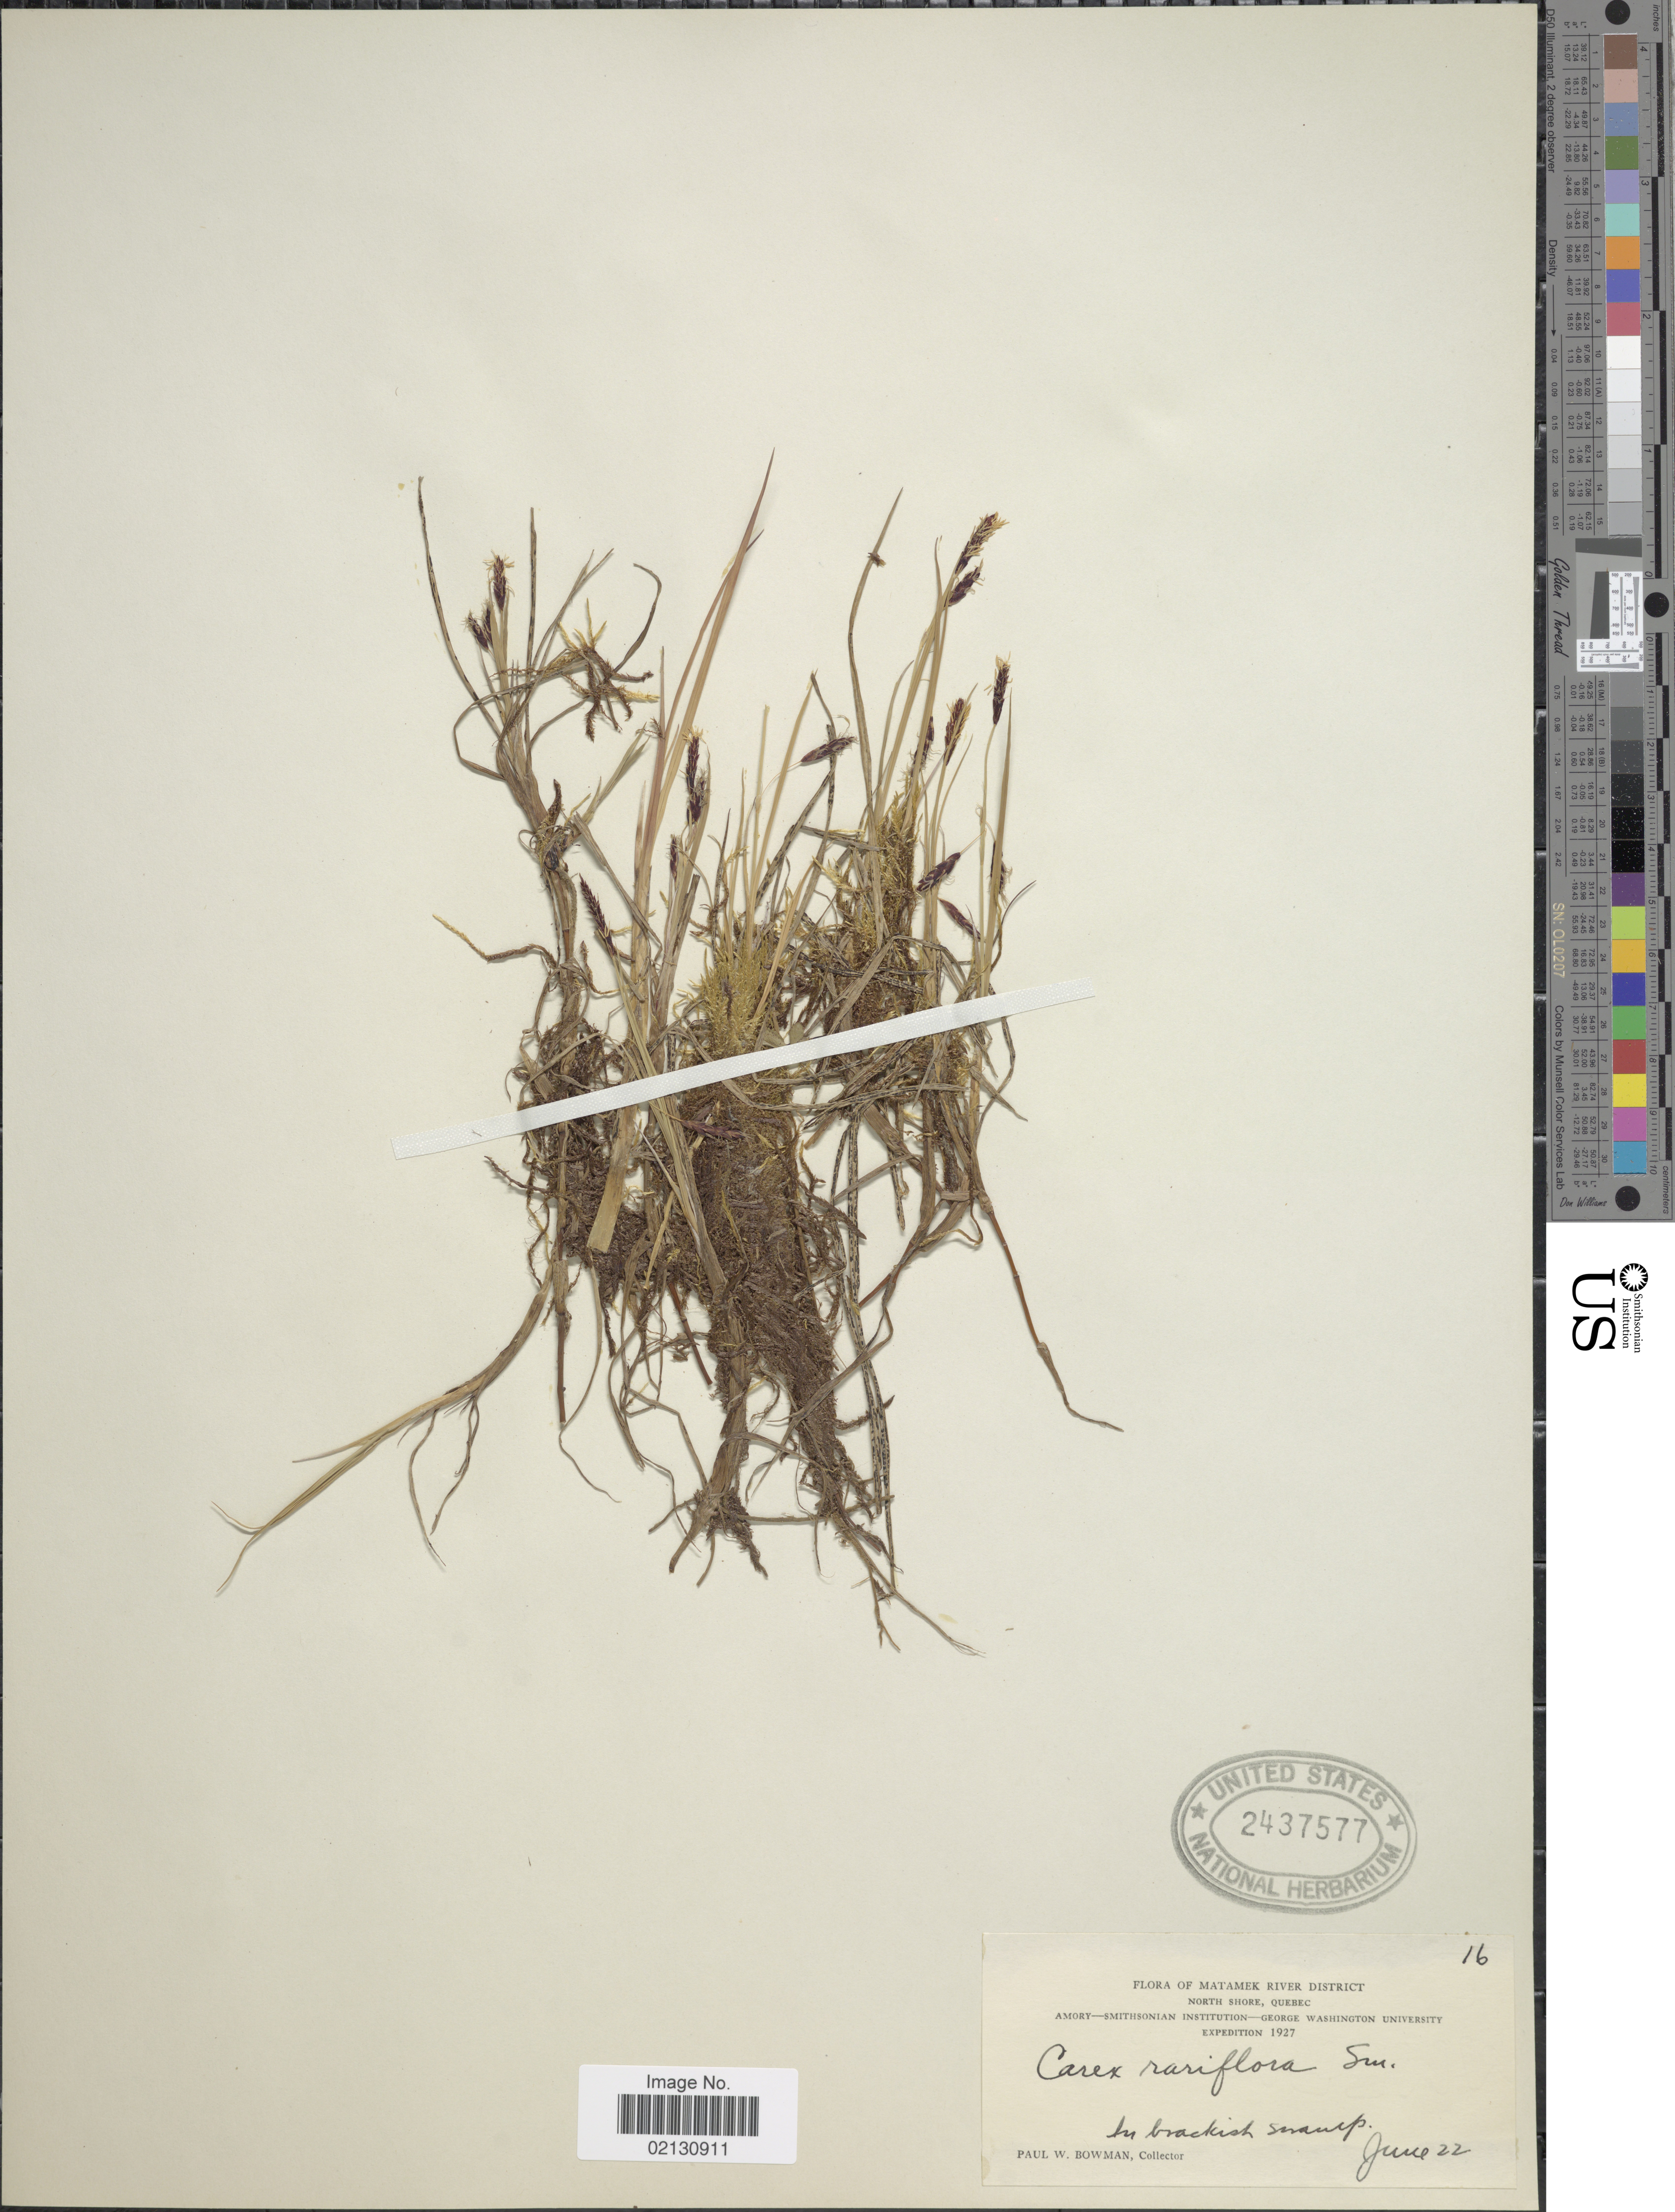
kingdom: Plantae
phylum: Tracheophyta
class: Liliopsida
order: Poales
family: Cyperaceae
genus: Carex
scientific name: Carex rariflora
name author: (Wahlenb.) Sm.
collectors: P. Bowman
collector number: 16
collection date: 1927-06-22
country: Canada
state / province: Quebec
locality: Matamek River District. North shore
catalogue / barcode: US 2437577